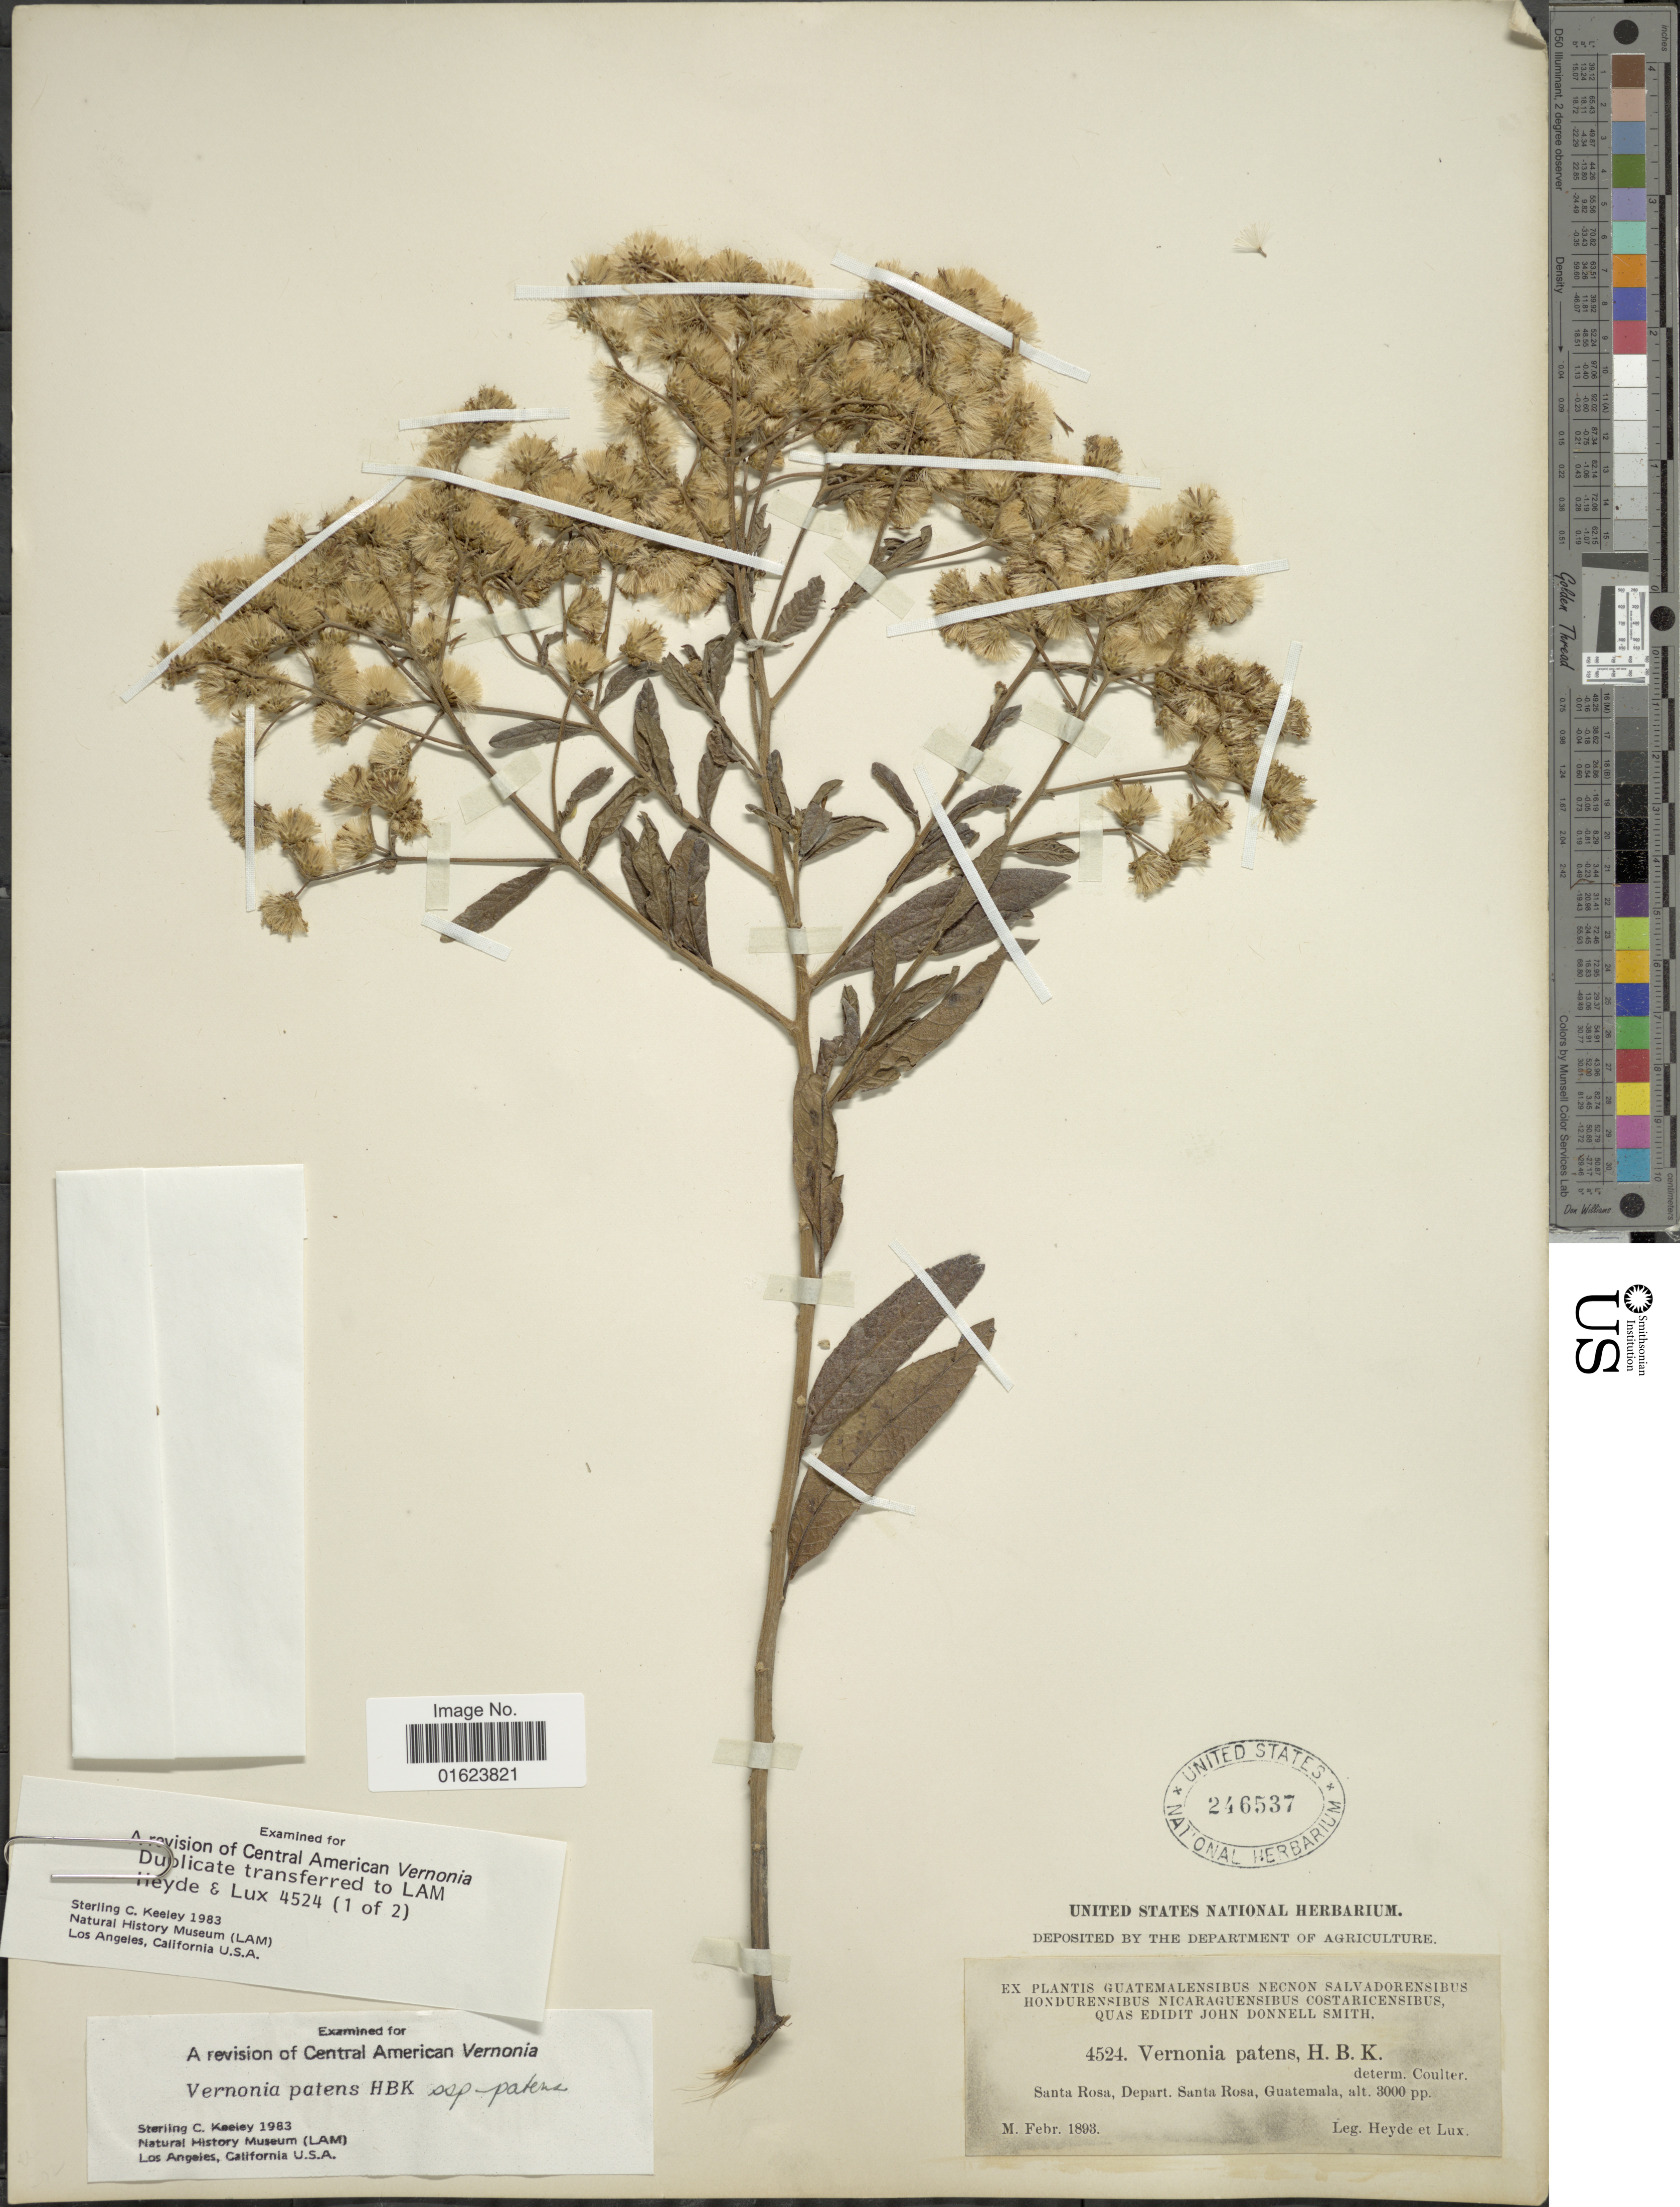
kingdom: Plantae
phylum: Tracheophyta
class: Magnoliopsida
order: Asterales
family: Asteraceae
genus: Vernonanthura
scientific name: Vernonanthura patens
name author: (Kunth) H. Rob.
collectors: Heyde & Lux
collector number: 4524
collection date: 1893-02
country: Guatemala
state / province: Santa Rosa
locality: Santa Rosa, Depart. Santa Rosa. Guatemala.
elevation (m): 914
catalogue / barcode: US 246537